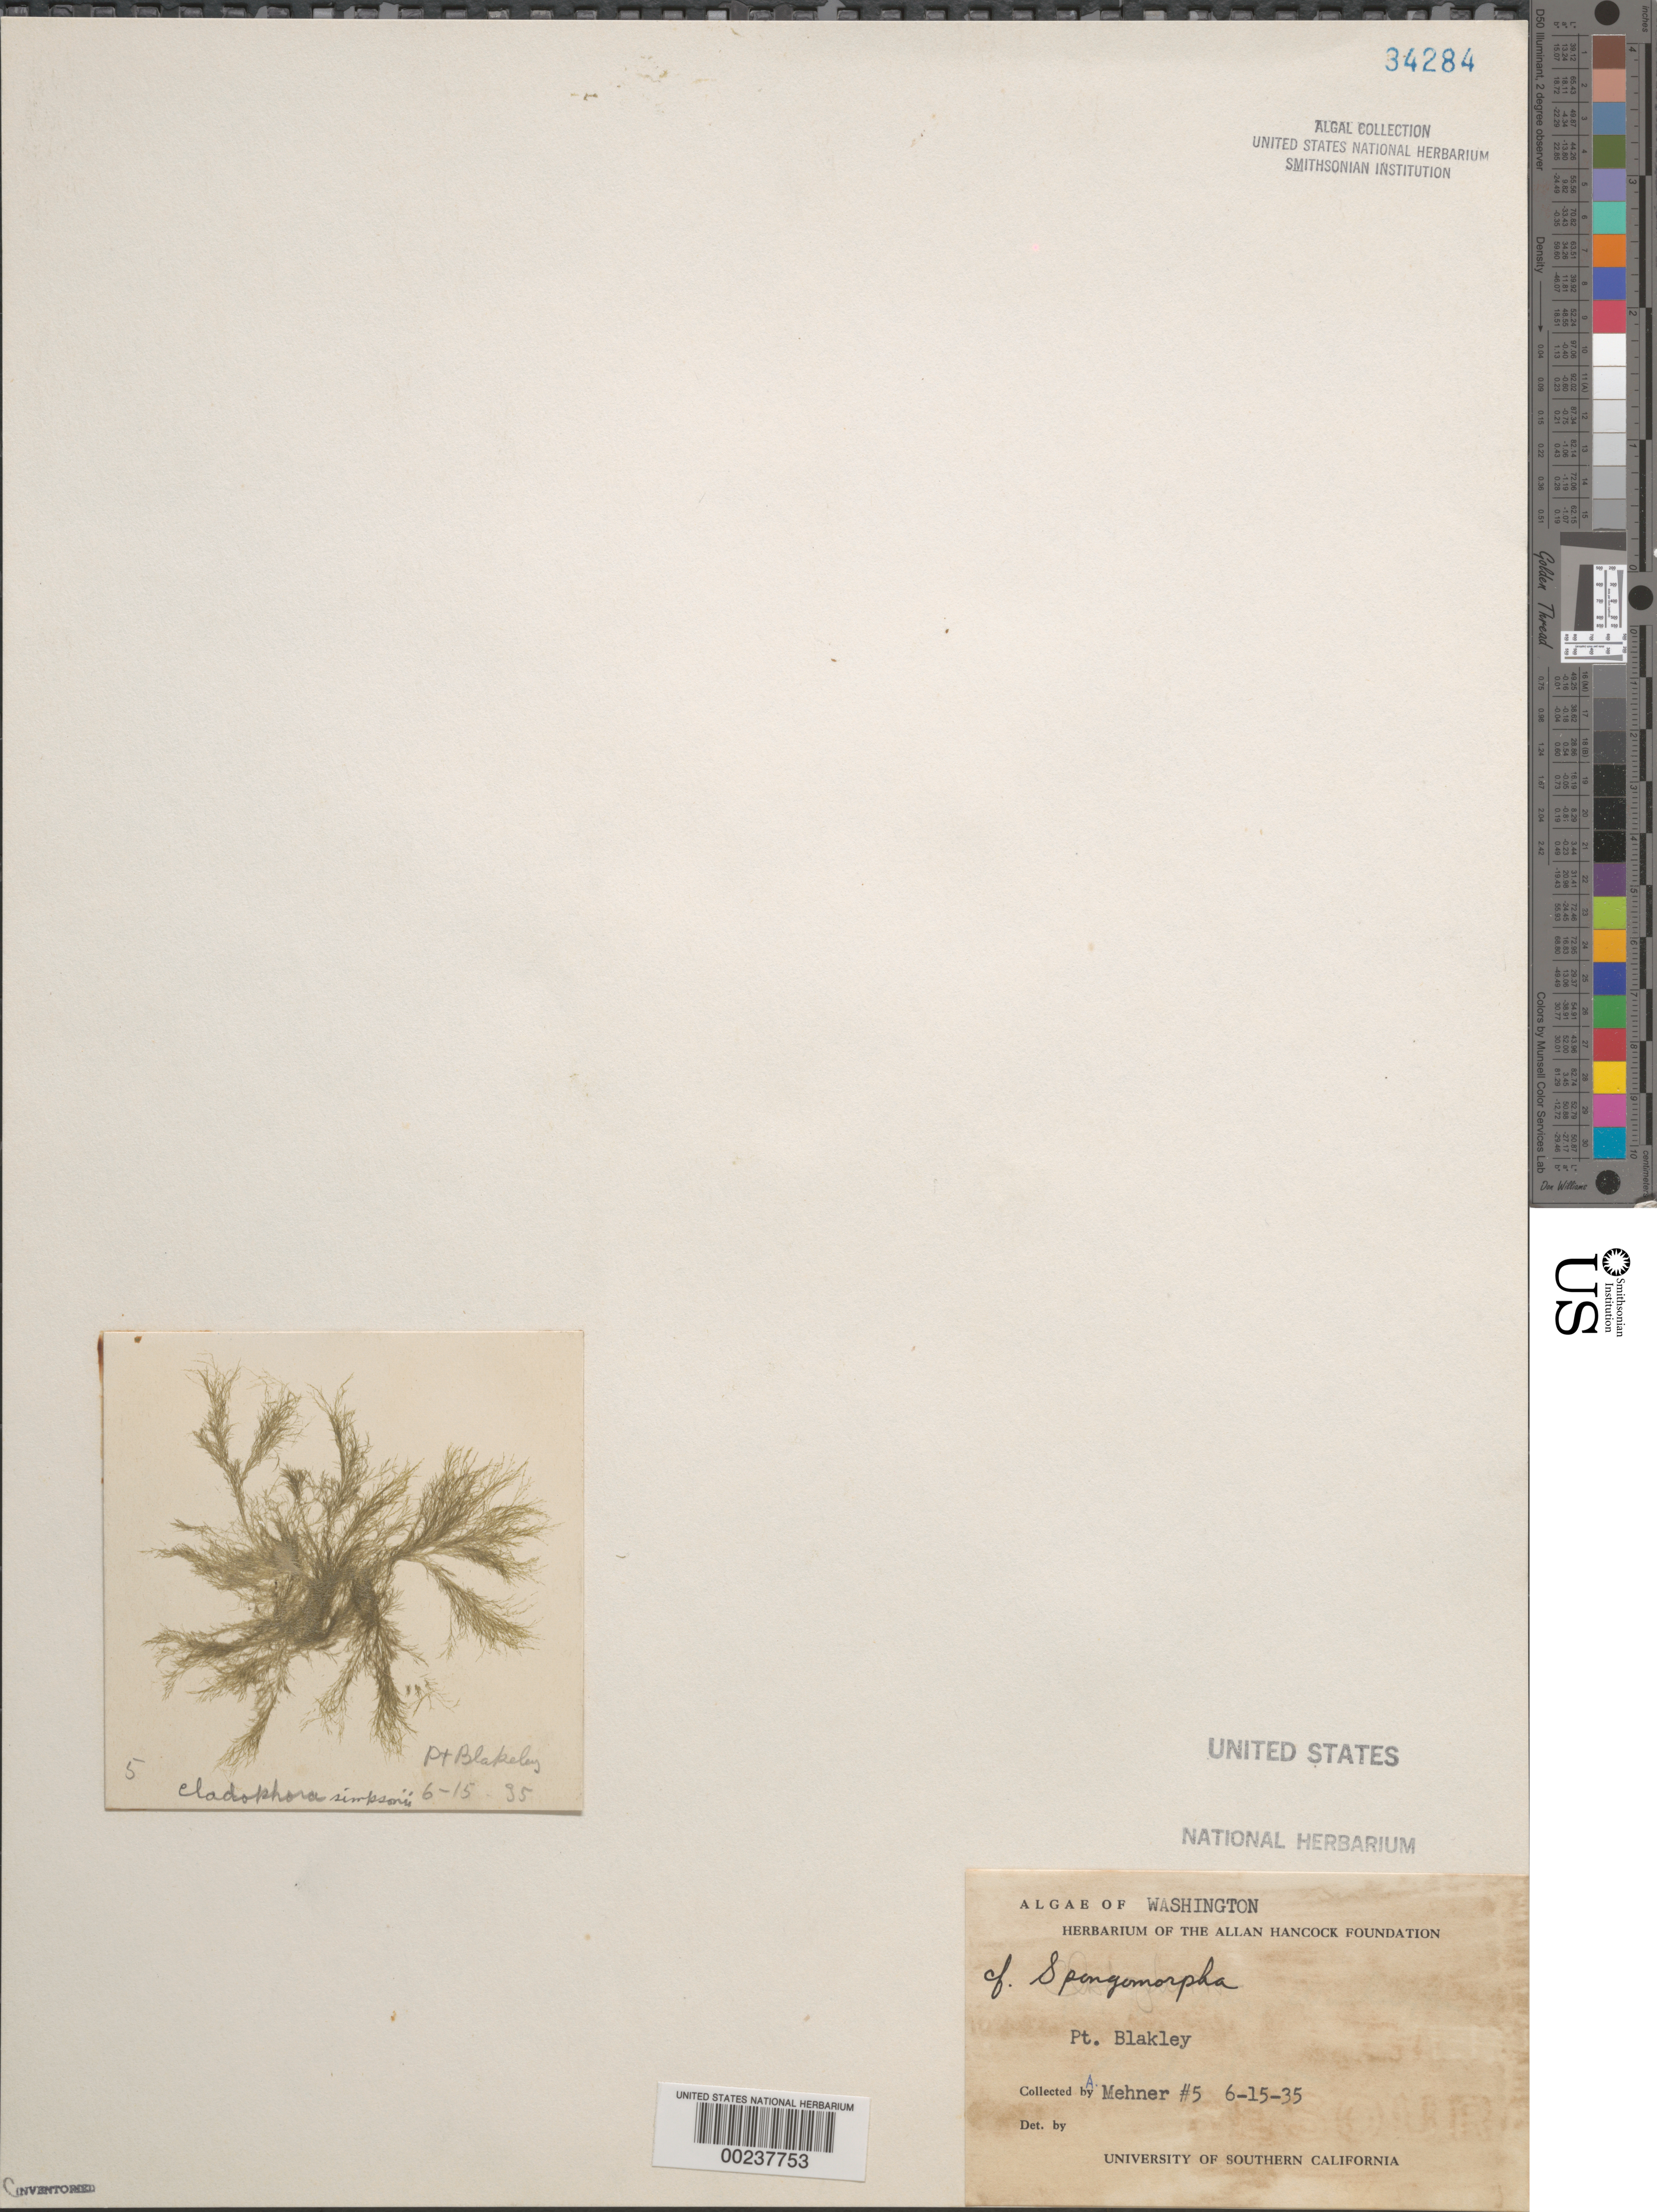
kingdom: Plantae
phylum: Chlorophyta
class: Ulvophyceae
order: Ulotrichales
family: Ulotrichaceae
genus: Spongomorpha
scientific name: Spongomorpha sp.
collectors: A. Mehner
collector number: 5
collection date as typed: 15 Jun 1935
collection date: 1935-06-15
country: United States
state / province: Washington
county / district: Kitsap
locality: Point Blakely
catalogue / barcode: US 34284